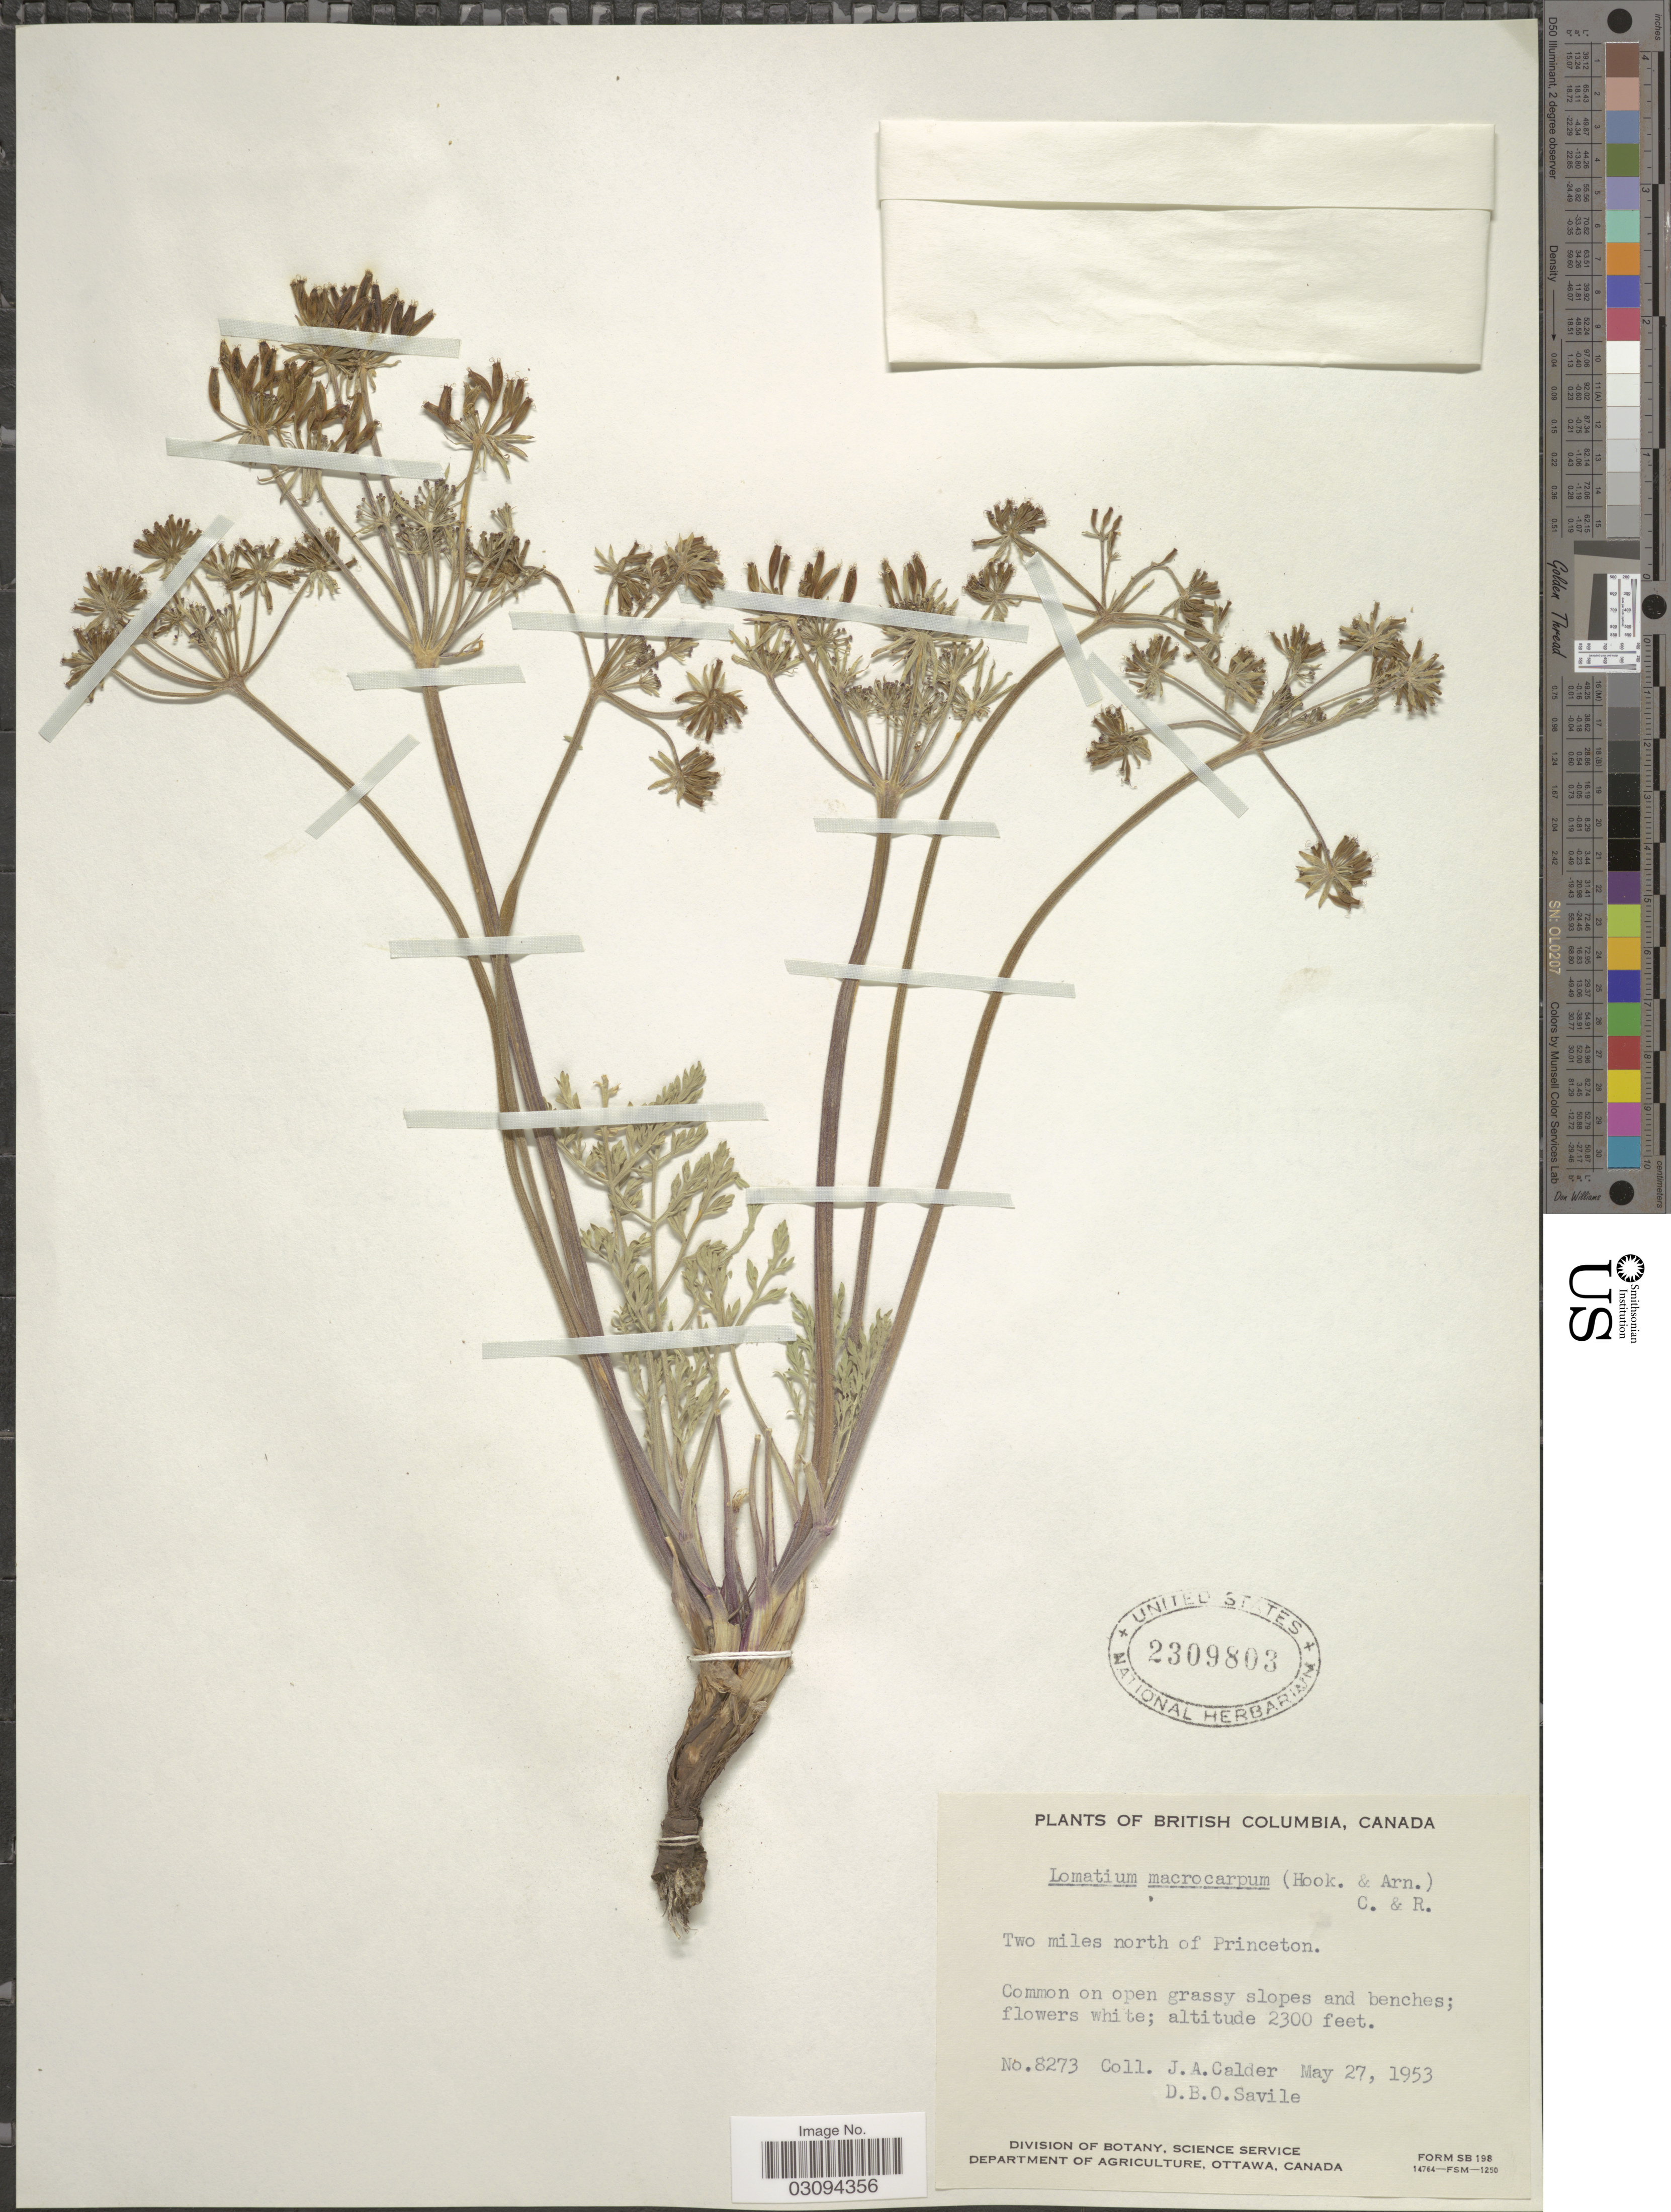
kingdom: Plantae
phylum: Tracheophyta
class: Magnoliopsida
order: Apiales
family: Apiaceae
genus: Lomatium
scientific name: Lomatium macrocarpum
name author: (Hook. et al.) J.M. Coult. & Rose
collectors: D. Savile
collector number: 8273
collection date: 1953-05-27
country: Canada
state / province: British Columbia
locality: Two miles north of Princeton.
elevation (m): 701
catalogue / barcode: US 2309803